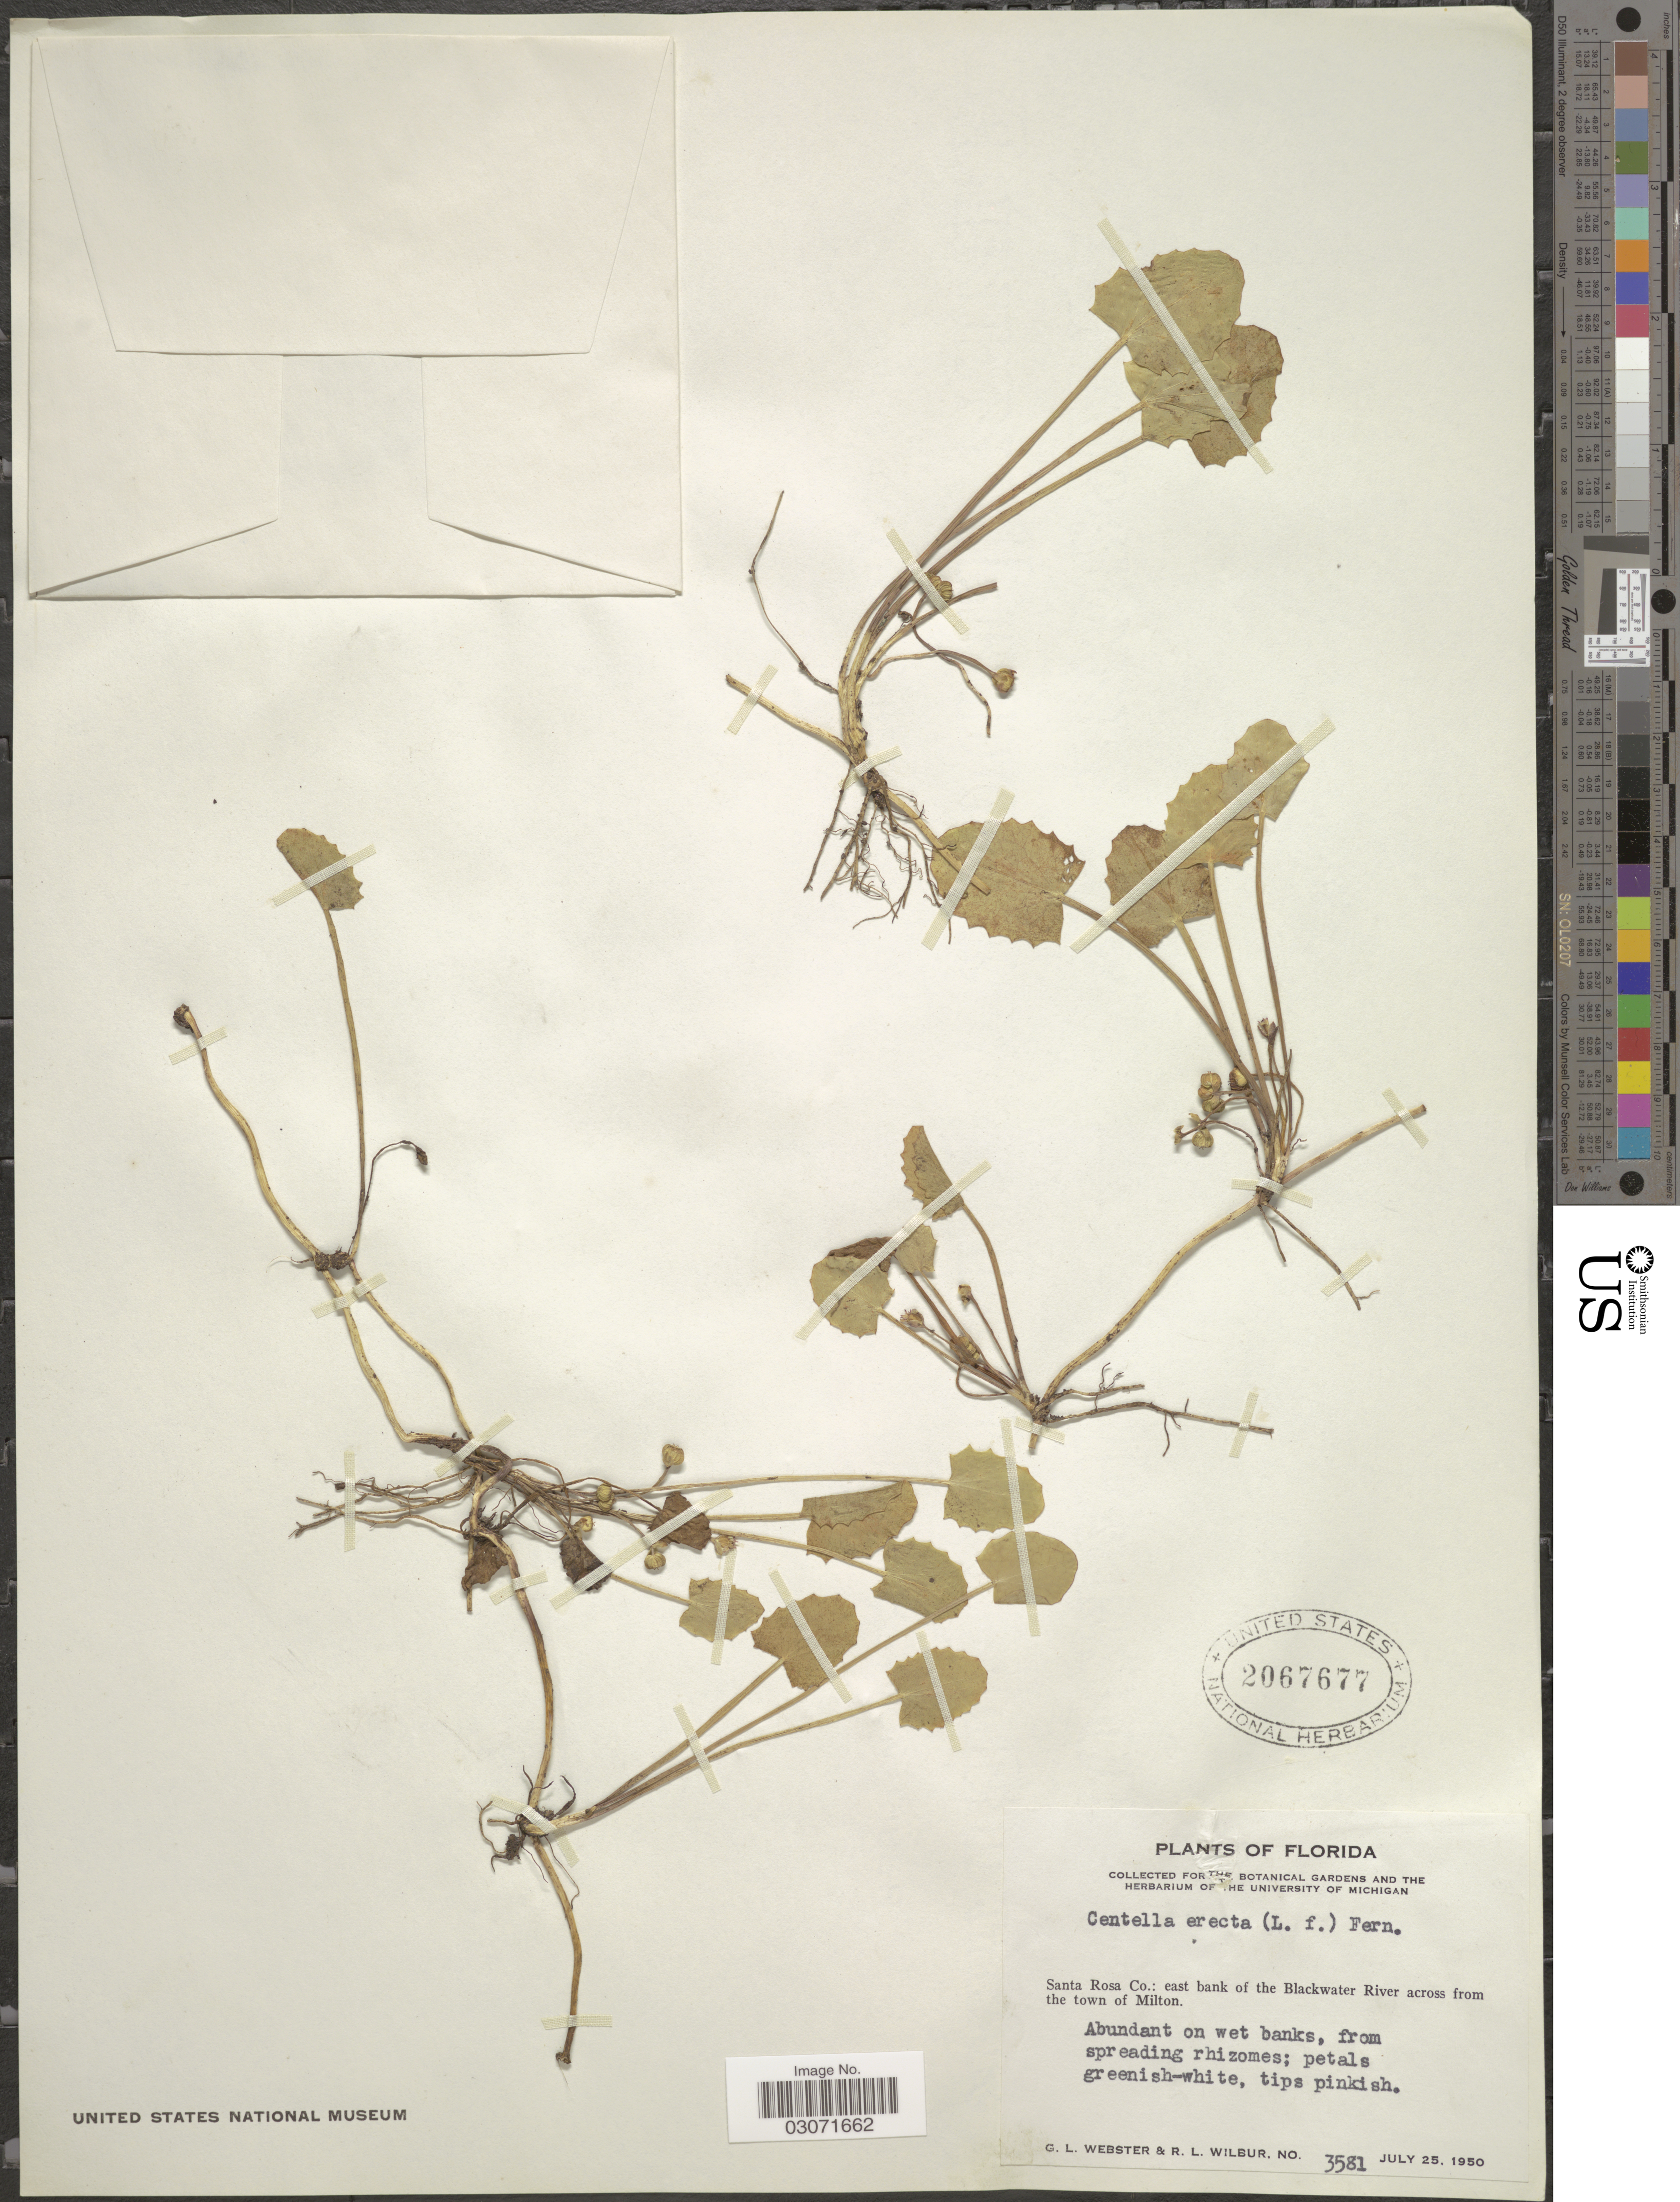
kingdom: Plantae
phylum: Tracheophyta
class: Magnoliopsida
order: Apiales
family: Apiaceae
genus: Centella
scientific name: Centella erecta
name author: (L. f.) Fernald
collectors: G. L. Webster & R. L. Wilbur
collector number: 3581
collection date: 1950-07-25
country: United States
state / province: Florida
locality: Santa Rosa Co.: east bank of the Blackwater River across from the town of Milton.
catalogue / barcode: US 2067677